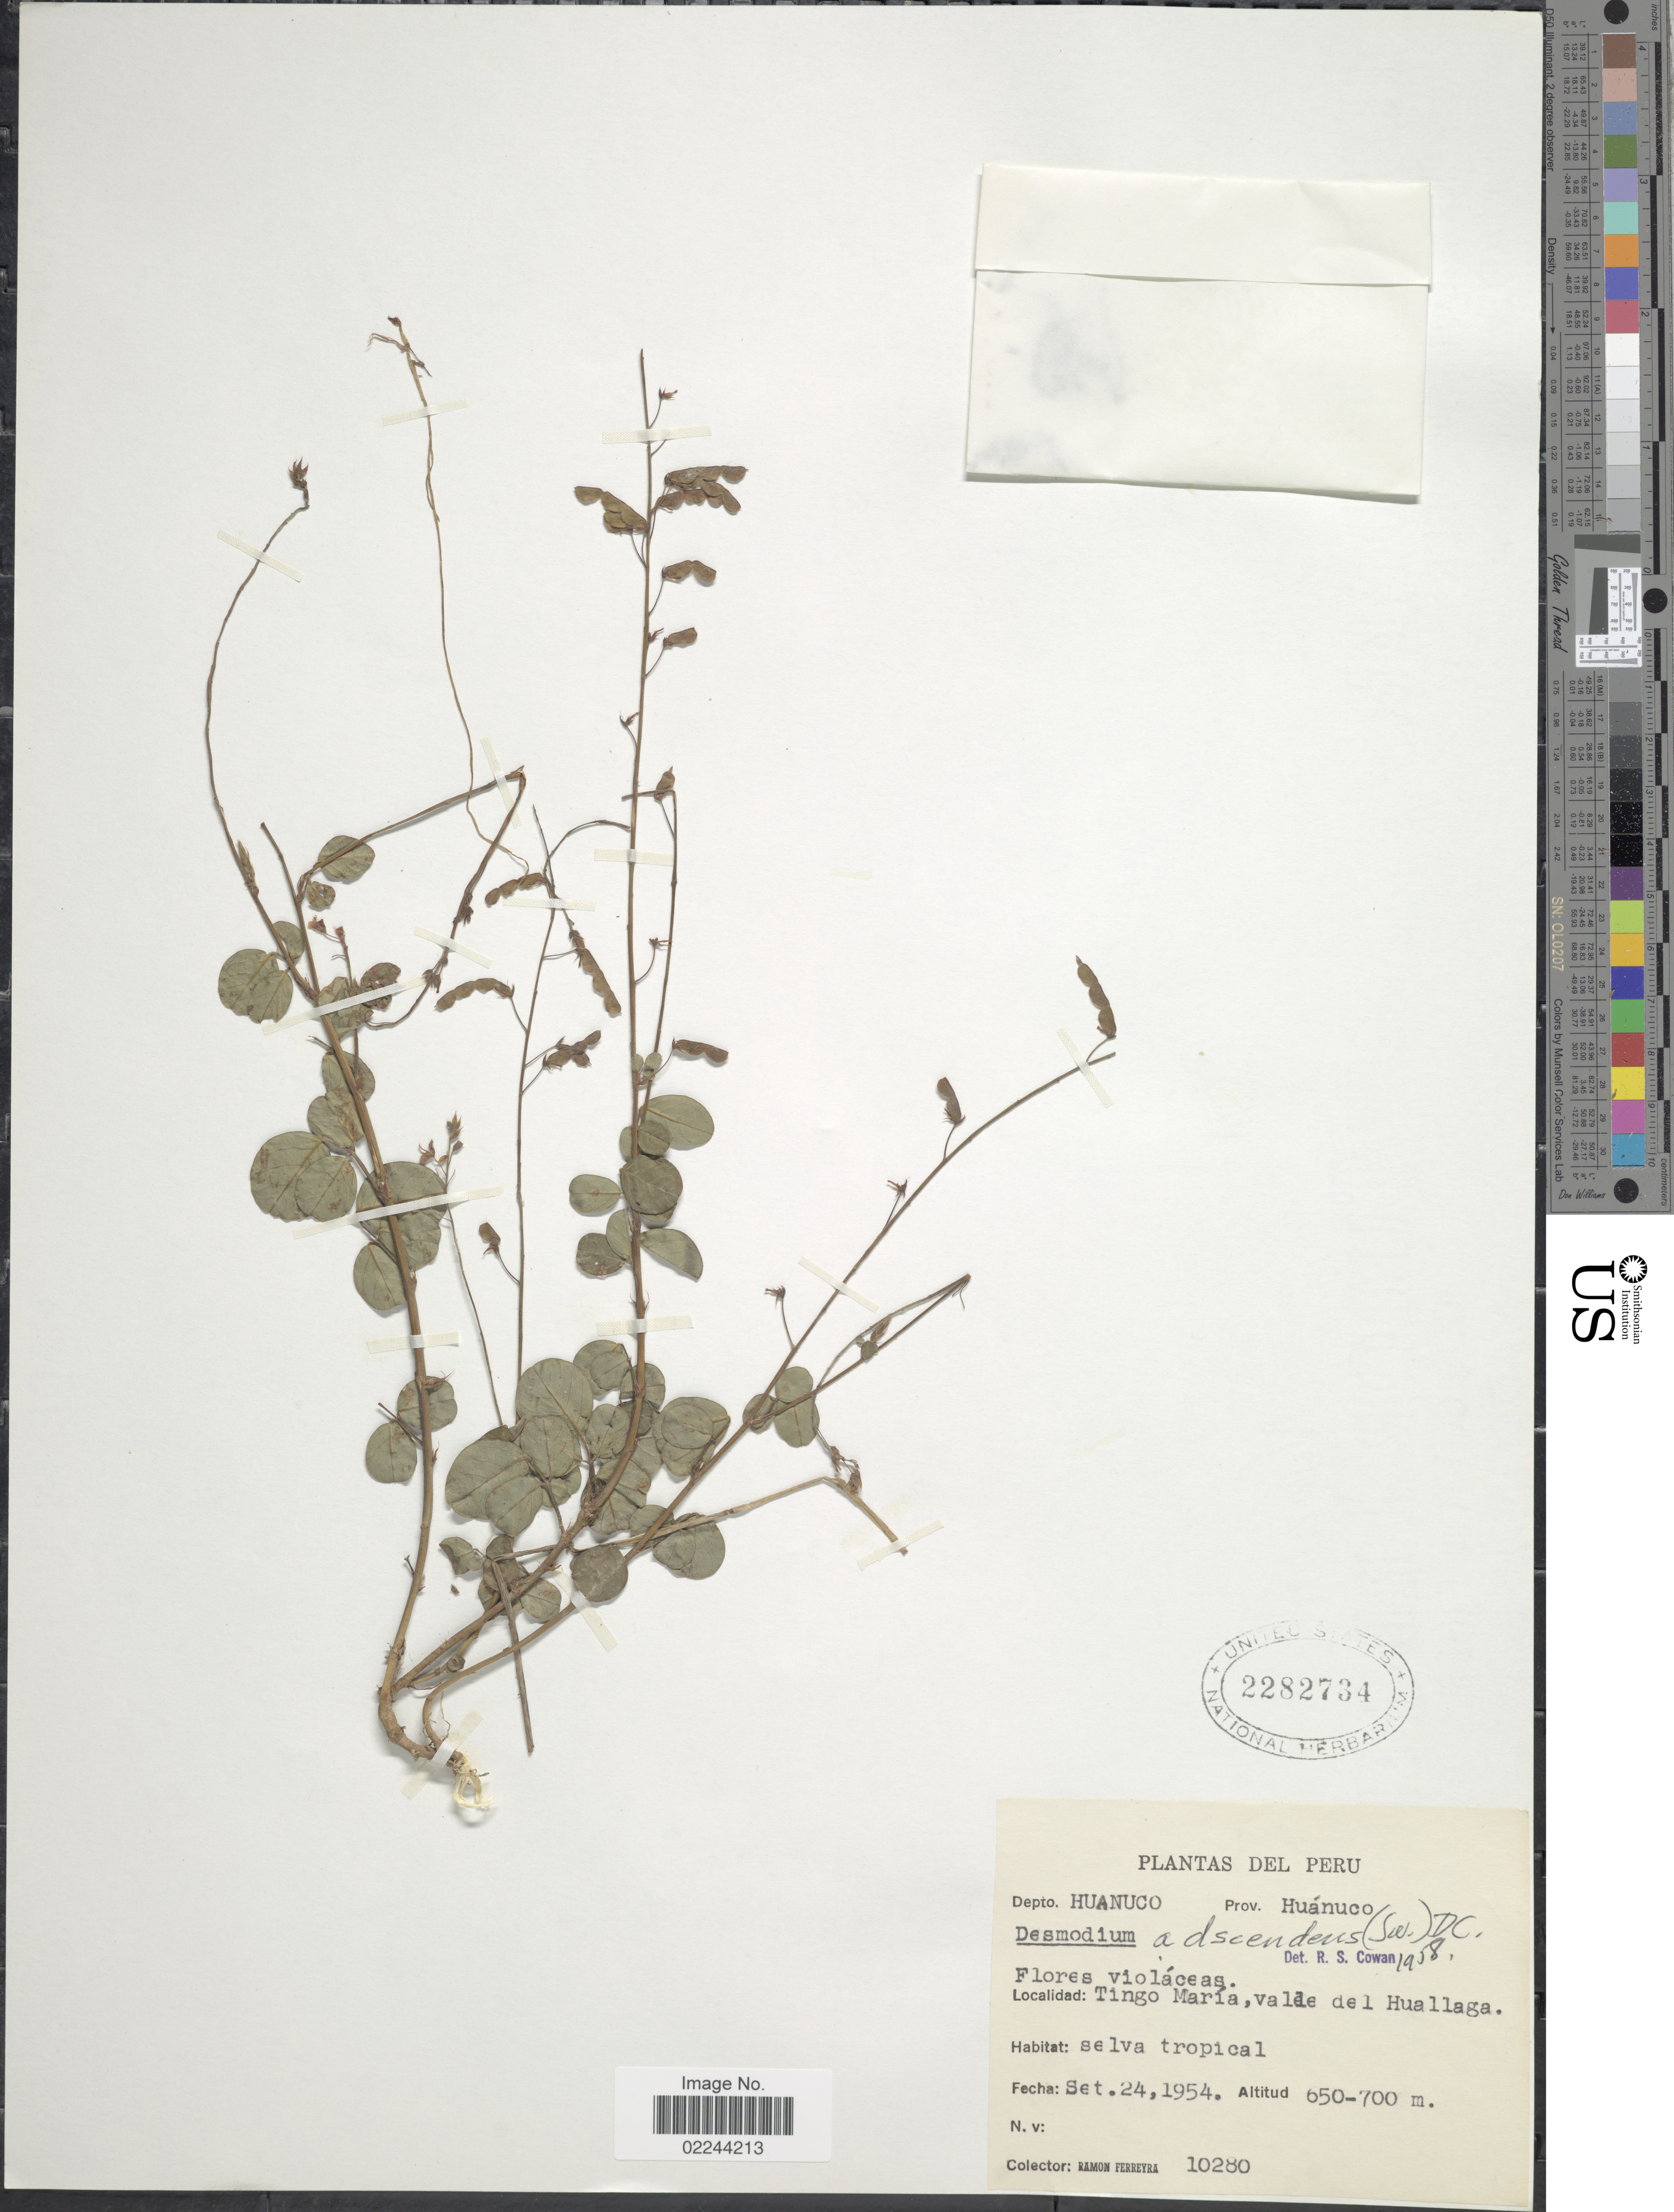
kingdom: Plantae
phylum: Tracheophyta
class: Magnoliopsida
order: Fabales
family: Fabaceae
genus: Grona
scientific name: Grona adscendens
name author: (Sw.) H. Ohashi & K. Ohashi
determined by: Strong, Mark T., (BOT), Smithsonian Institution - National Museum of Natural History (UNITED STATES)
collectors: R. A. Ferreyra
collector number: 10280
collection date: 1954-09-24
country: Peru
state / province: Huánuco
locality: Depto. Huanuco, Tingo María, valle del Huallaga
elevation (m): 650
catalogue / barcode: US 2282734